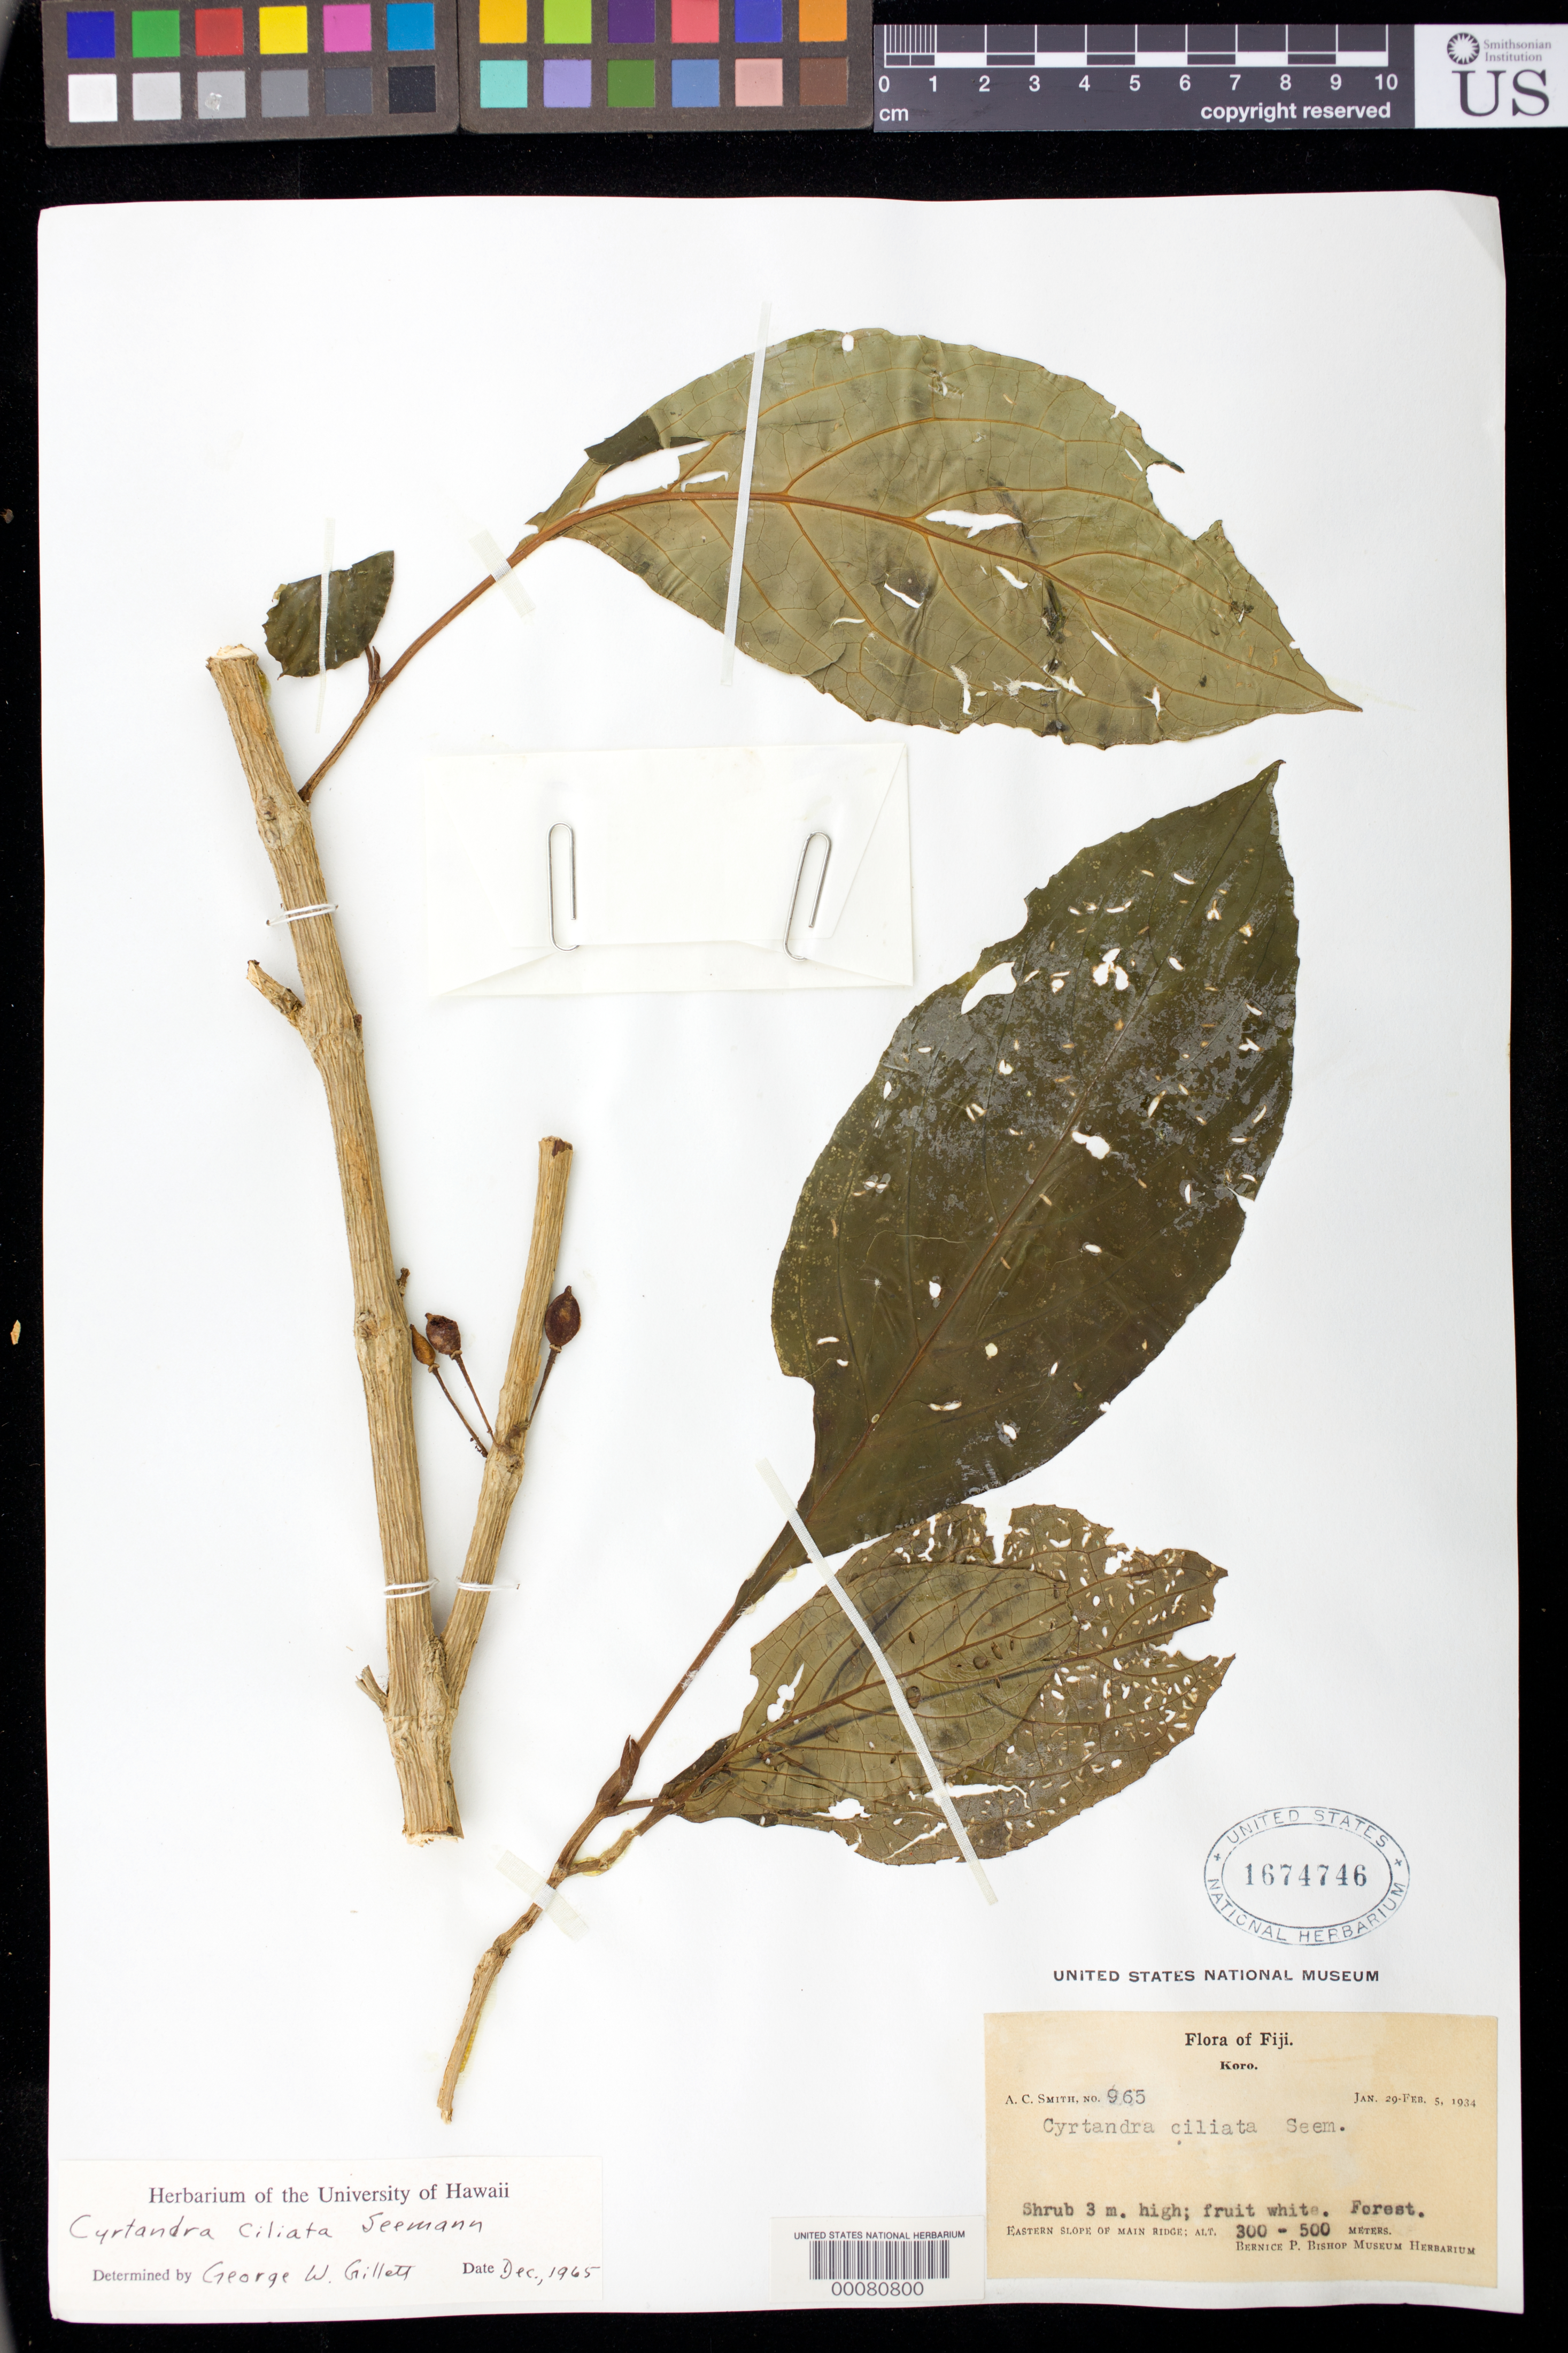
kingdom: Plantae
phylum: Tracheophyta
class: Magnoliopsida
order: Lamiales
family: Gesneriaceae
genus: Cyrtandra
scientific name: Cyrtandra ciliata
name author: Seem.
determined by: Gillett, G. W.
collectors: A. C. Smith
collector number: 965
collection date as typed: Jan-Feb 1934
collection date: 1934-01/1934-02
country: Fiji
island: Koro I.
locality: Eastern slope of main ridge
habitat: Forest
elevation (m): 300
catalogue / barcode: US 1674746